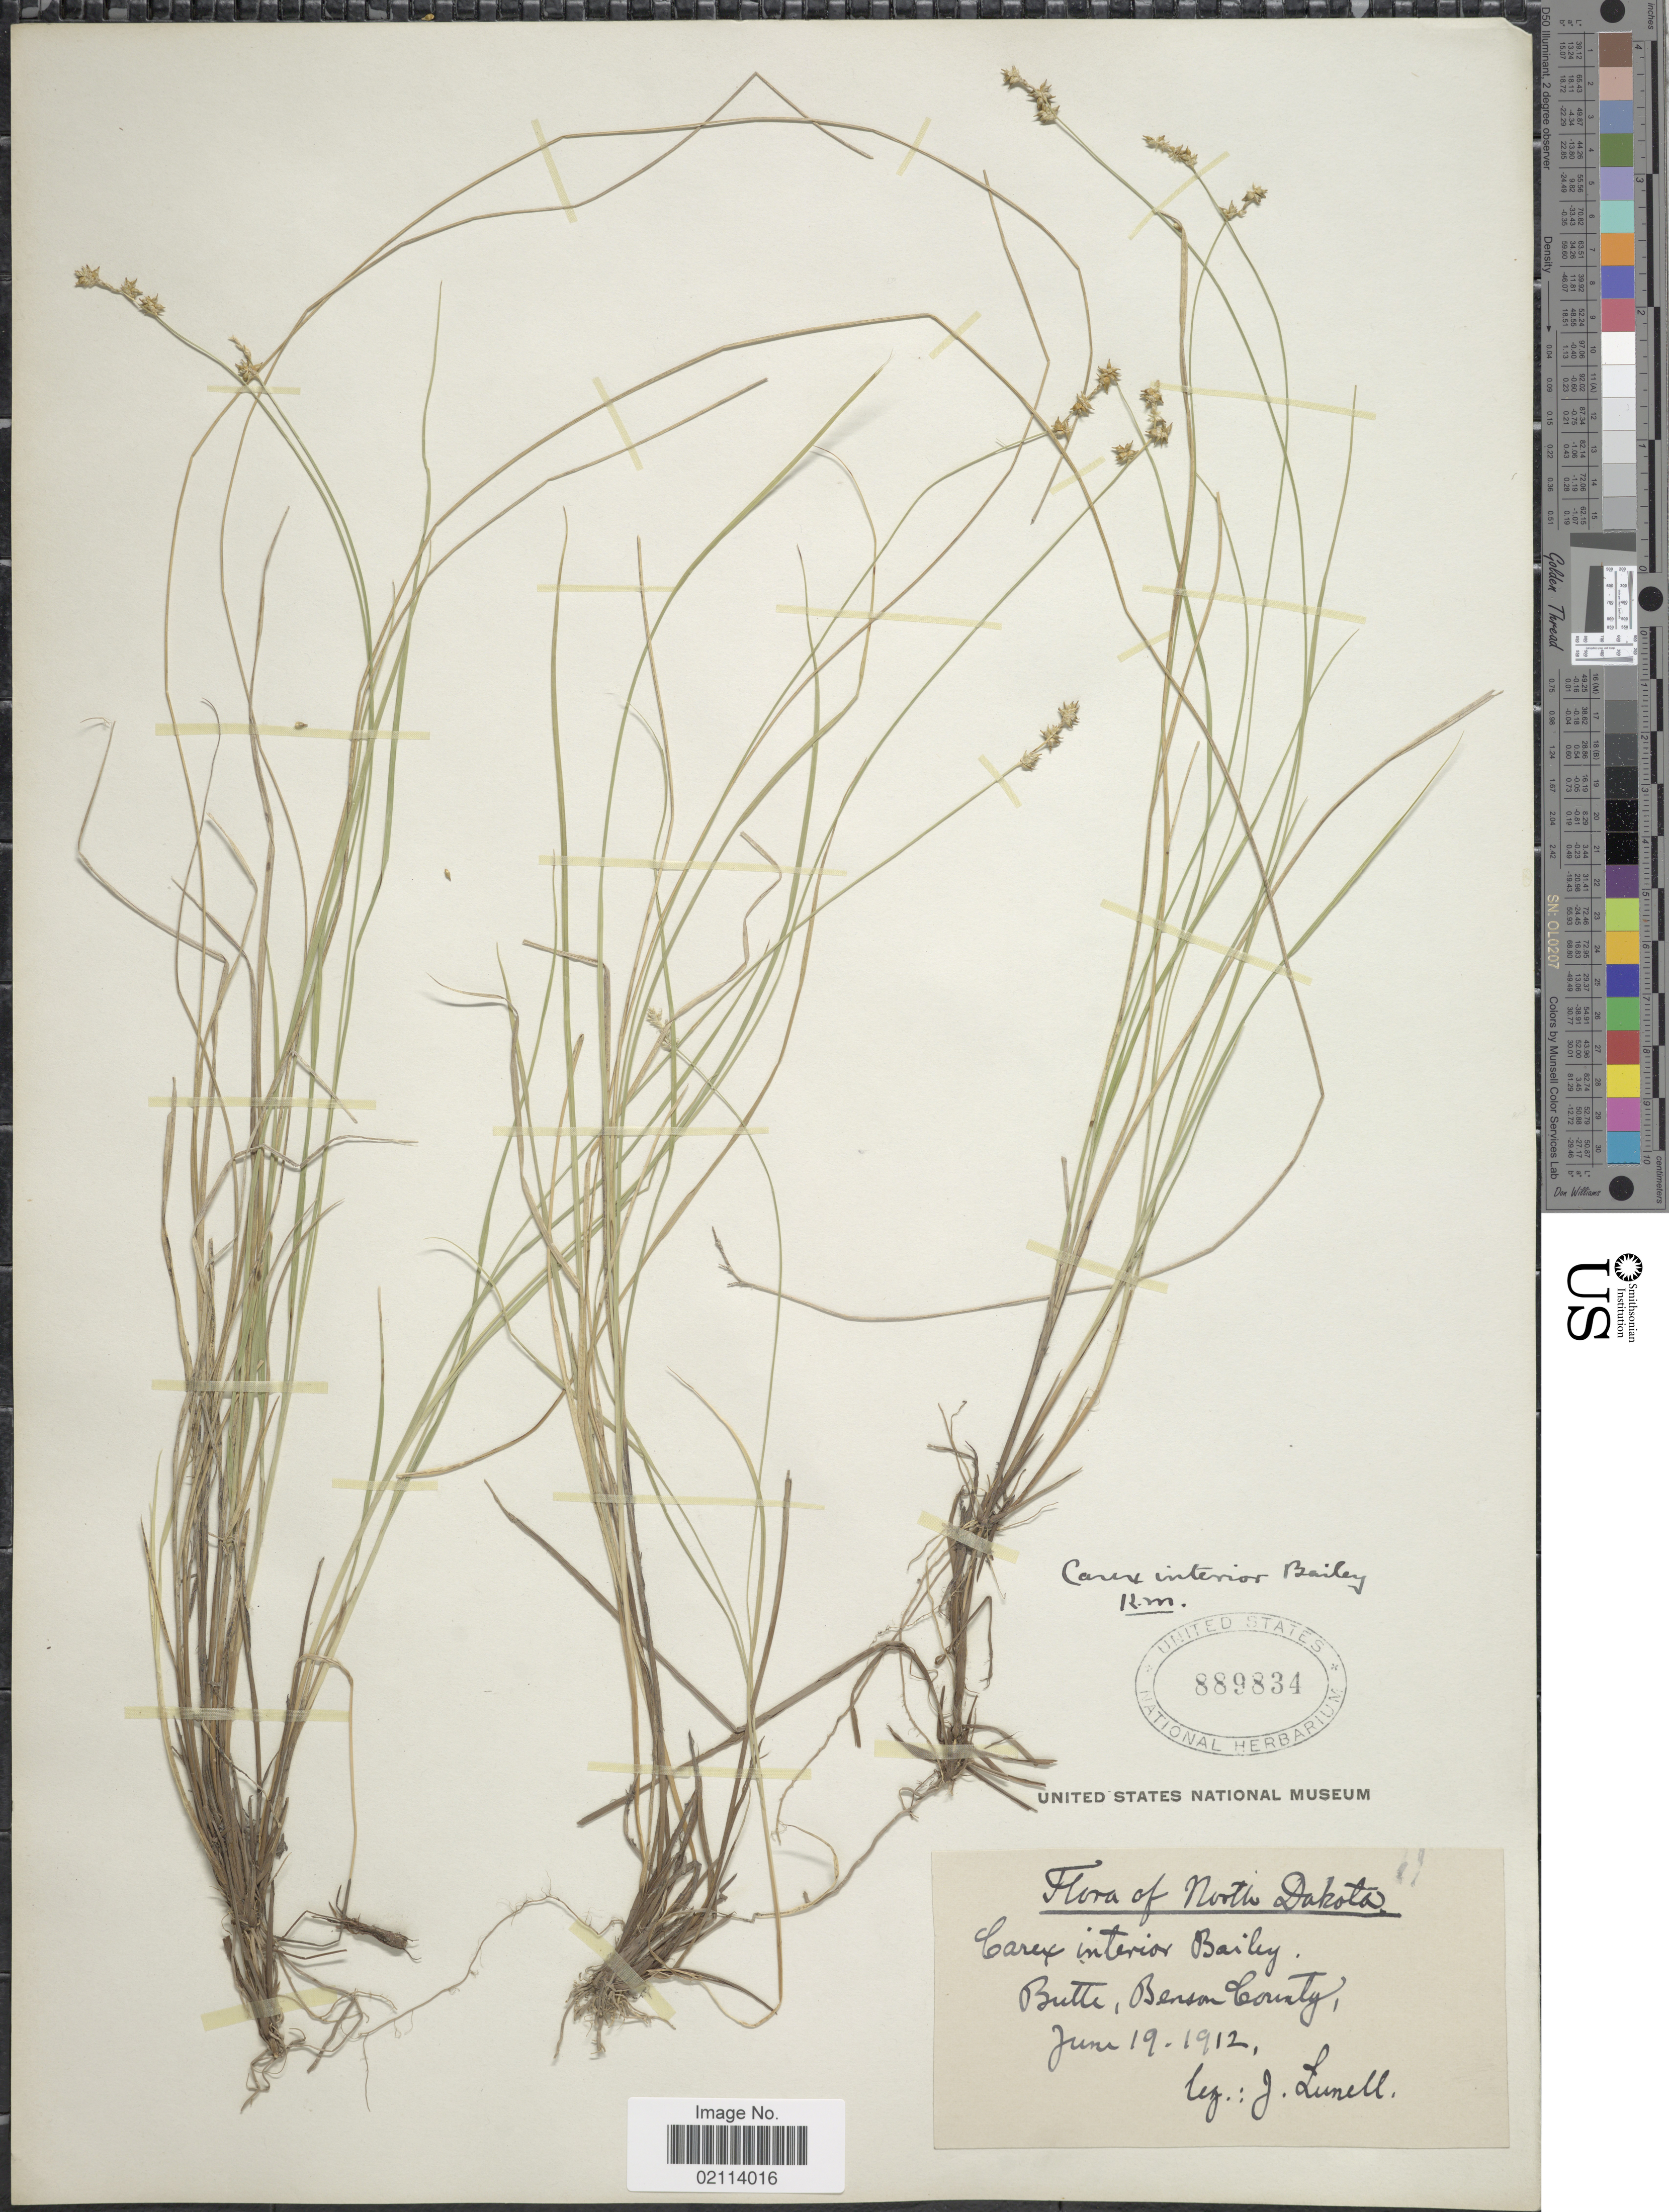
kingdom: Plantae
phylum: Tracheophyta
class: Liliopsida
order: Poales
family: Cyperaceae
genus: Carex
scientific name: Carex interior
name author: L.H. Bailey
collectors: J. Lunell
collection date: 1912-06-19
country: United States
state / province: North Dakota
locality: Butte, Benson County.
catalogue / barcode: US 89834